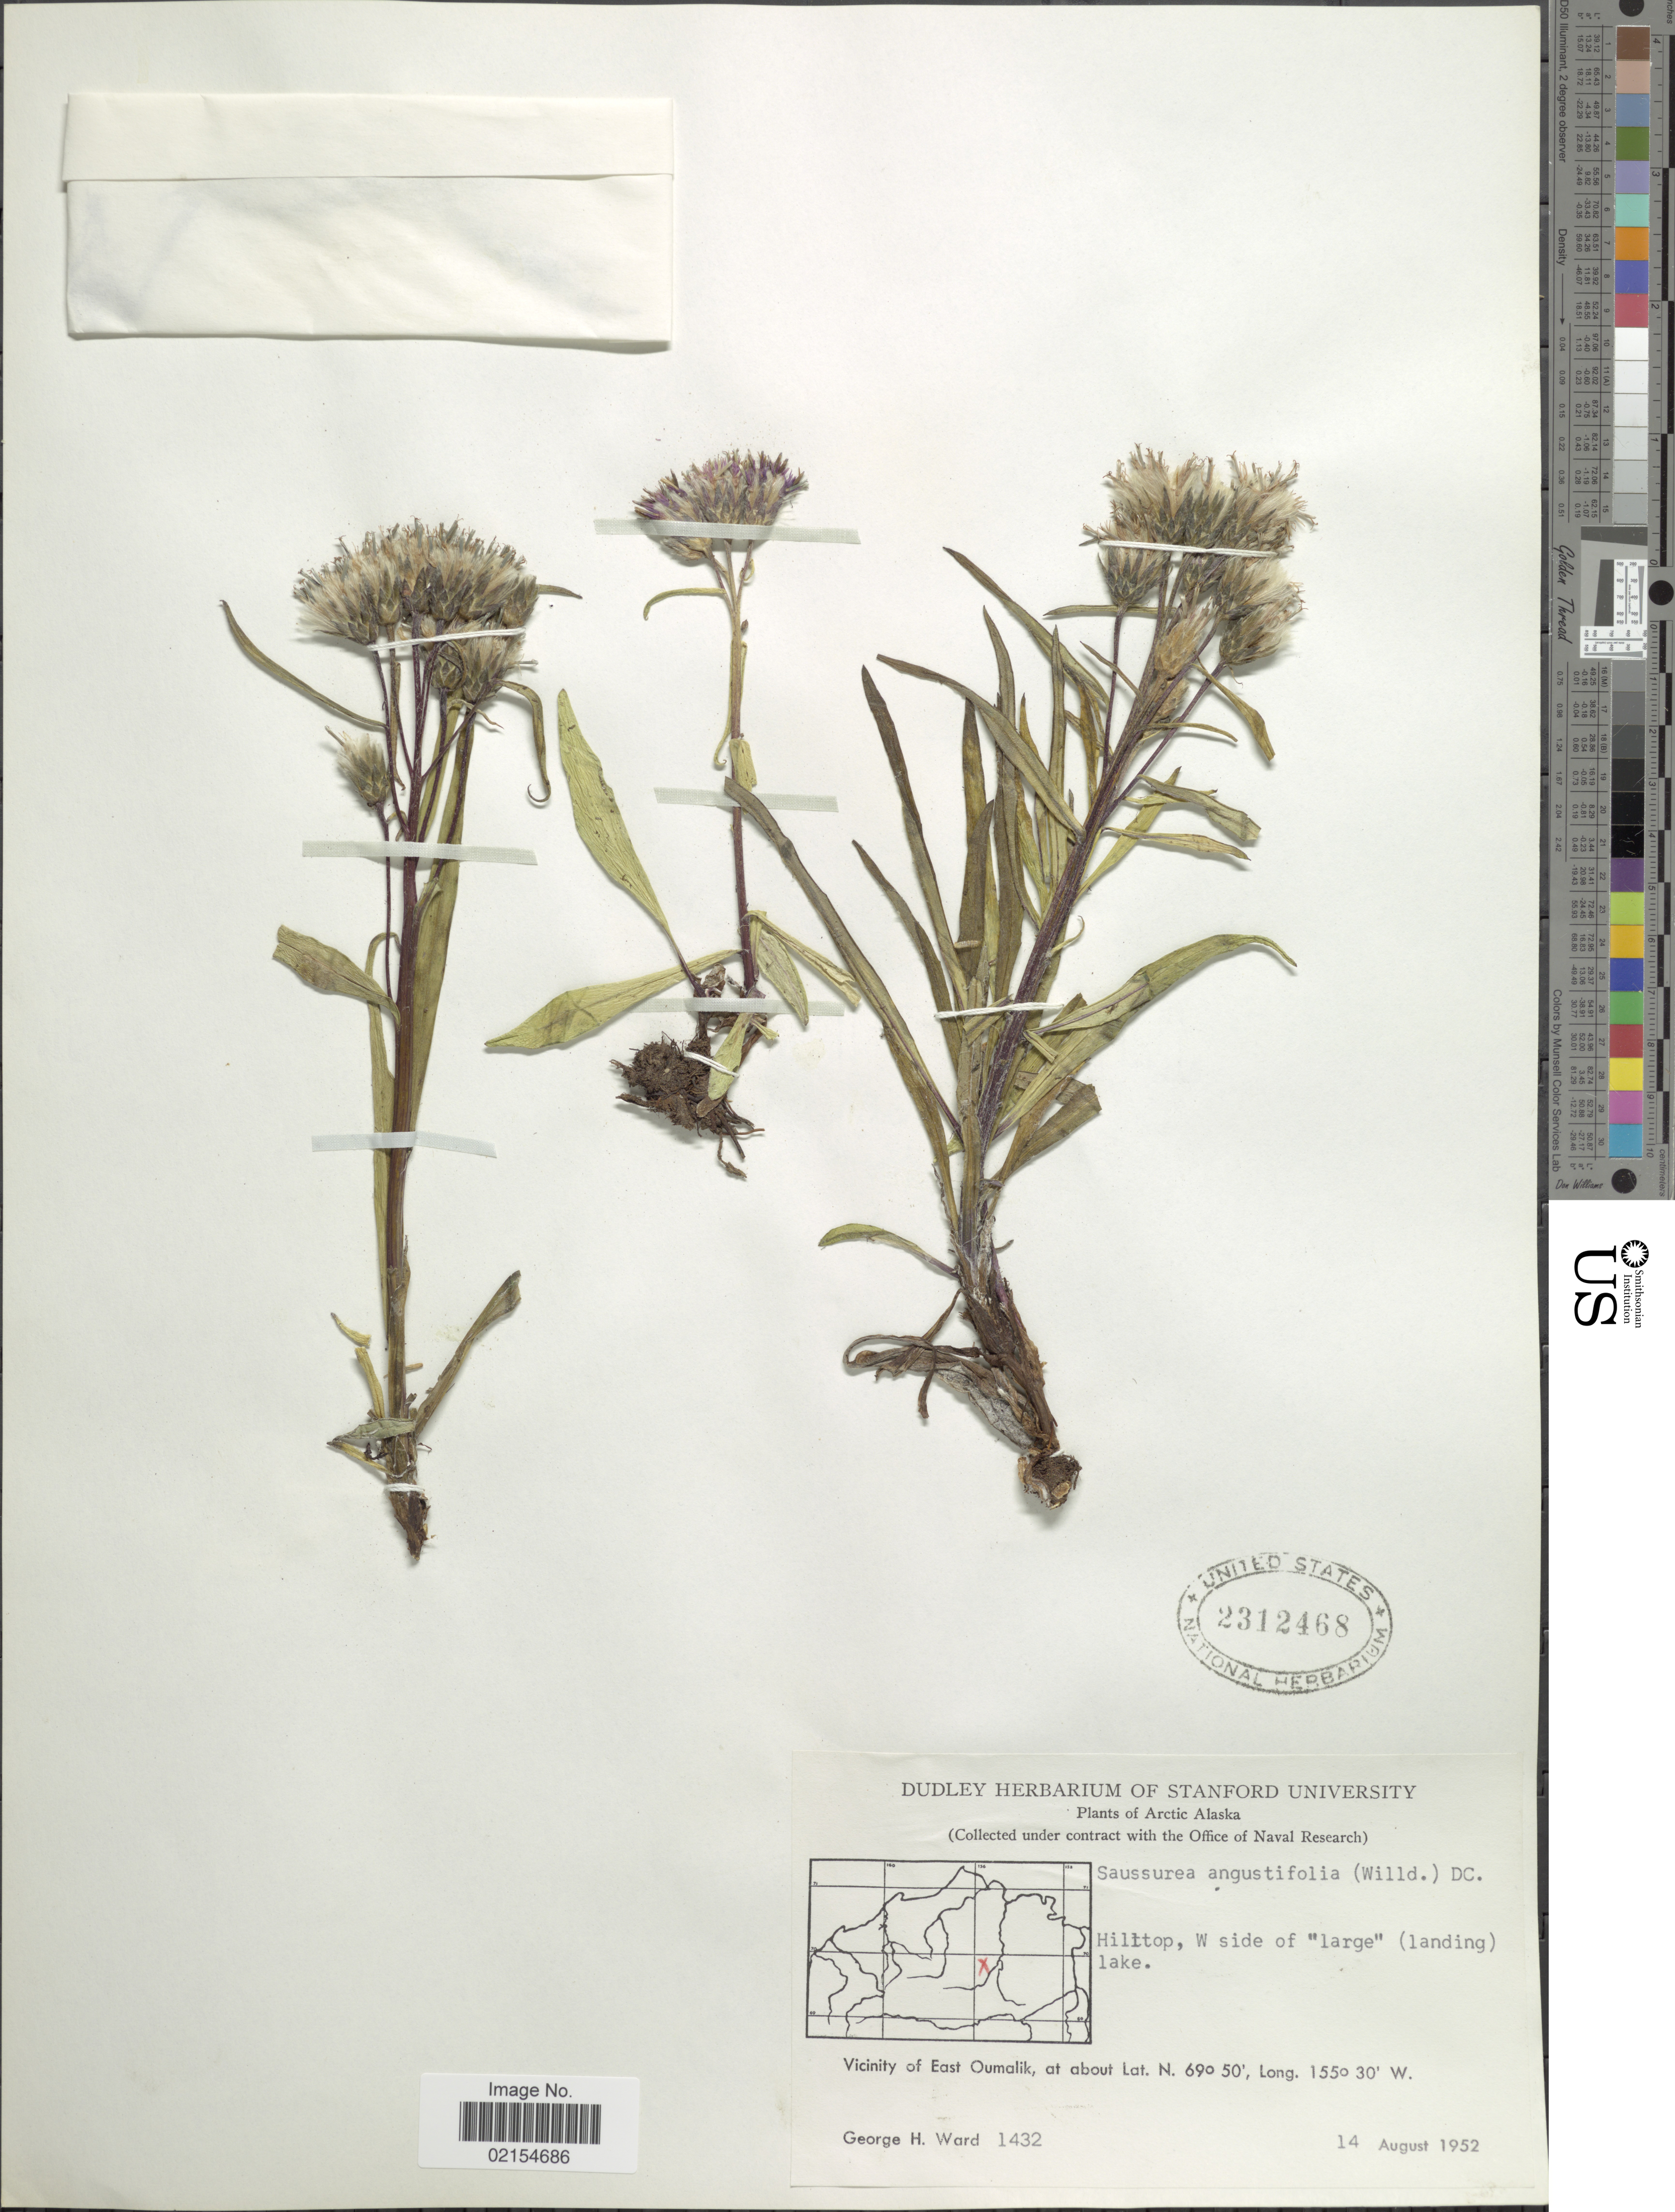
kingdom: Plantae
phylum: Tracheophyta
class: Magnoliopsida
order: Asterales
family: Asteraceae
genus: Saussurea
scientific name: Saussurea angustifolia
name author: (L.) DC.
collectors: G. H. Ward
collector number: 1432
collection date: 1952-08-14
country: United States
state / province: Alaska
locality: Acrtic Alaska, Hilltop, W side of Large (landing) Lake, Vicinity of East Oumalik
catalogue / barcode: US 2312468